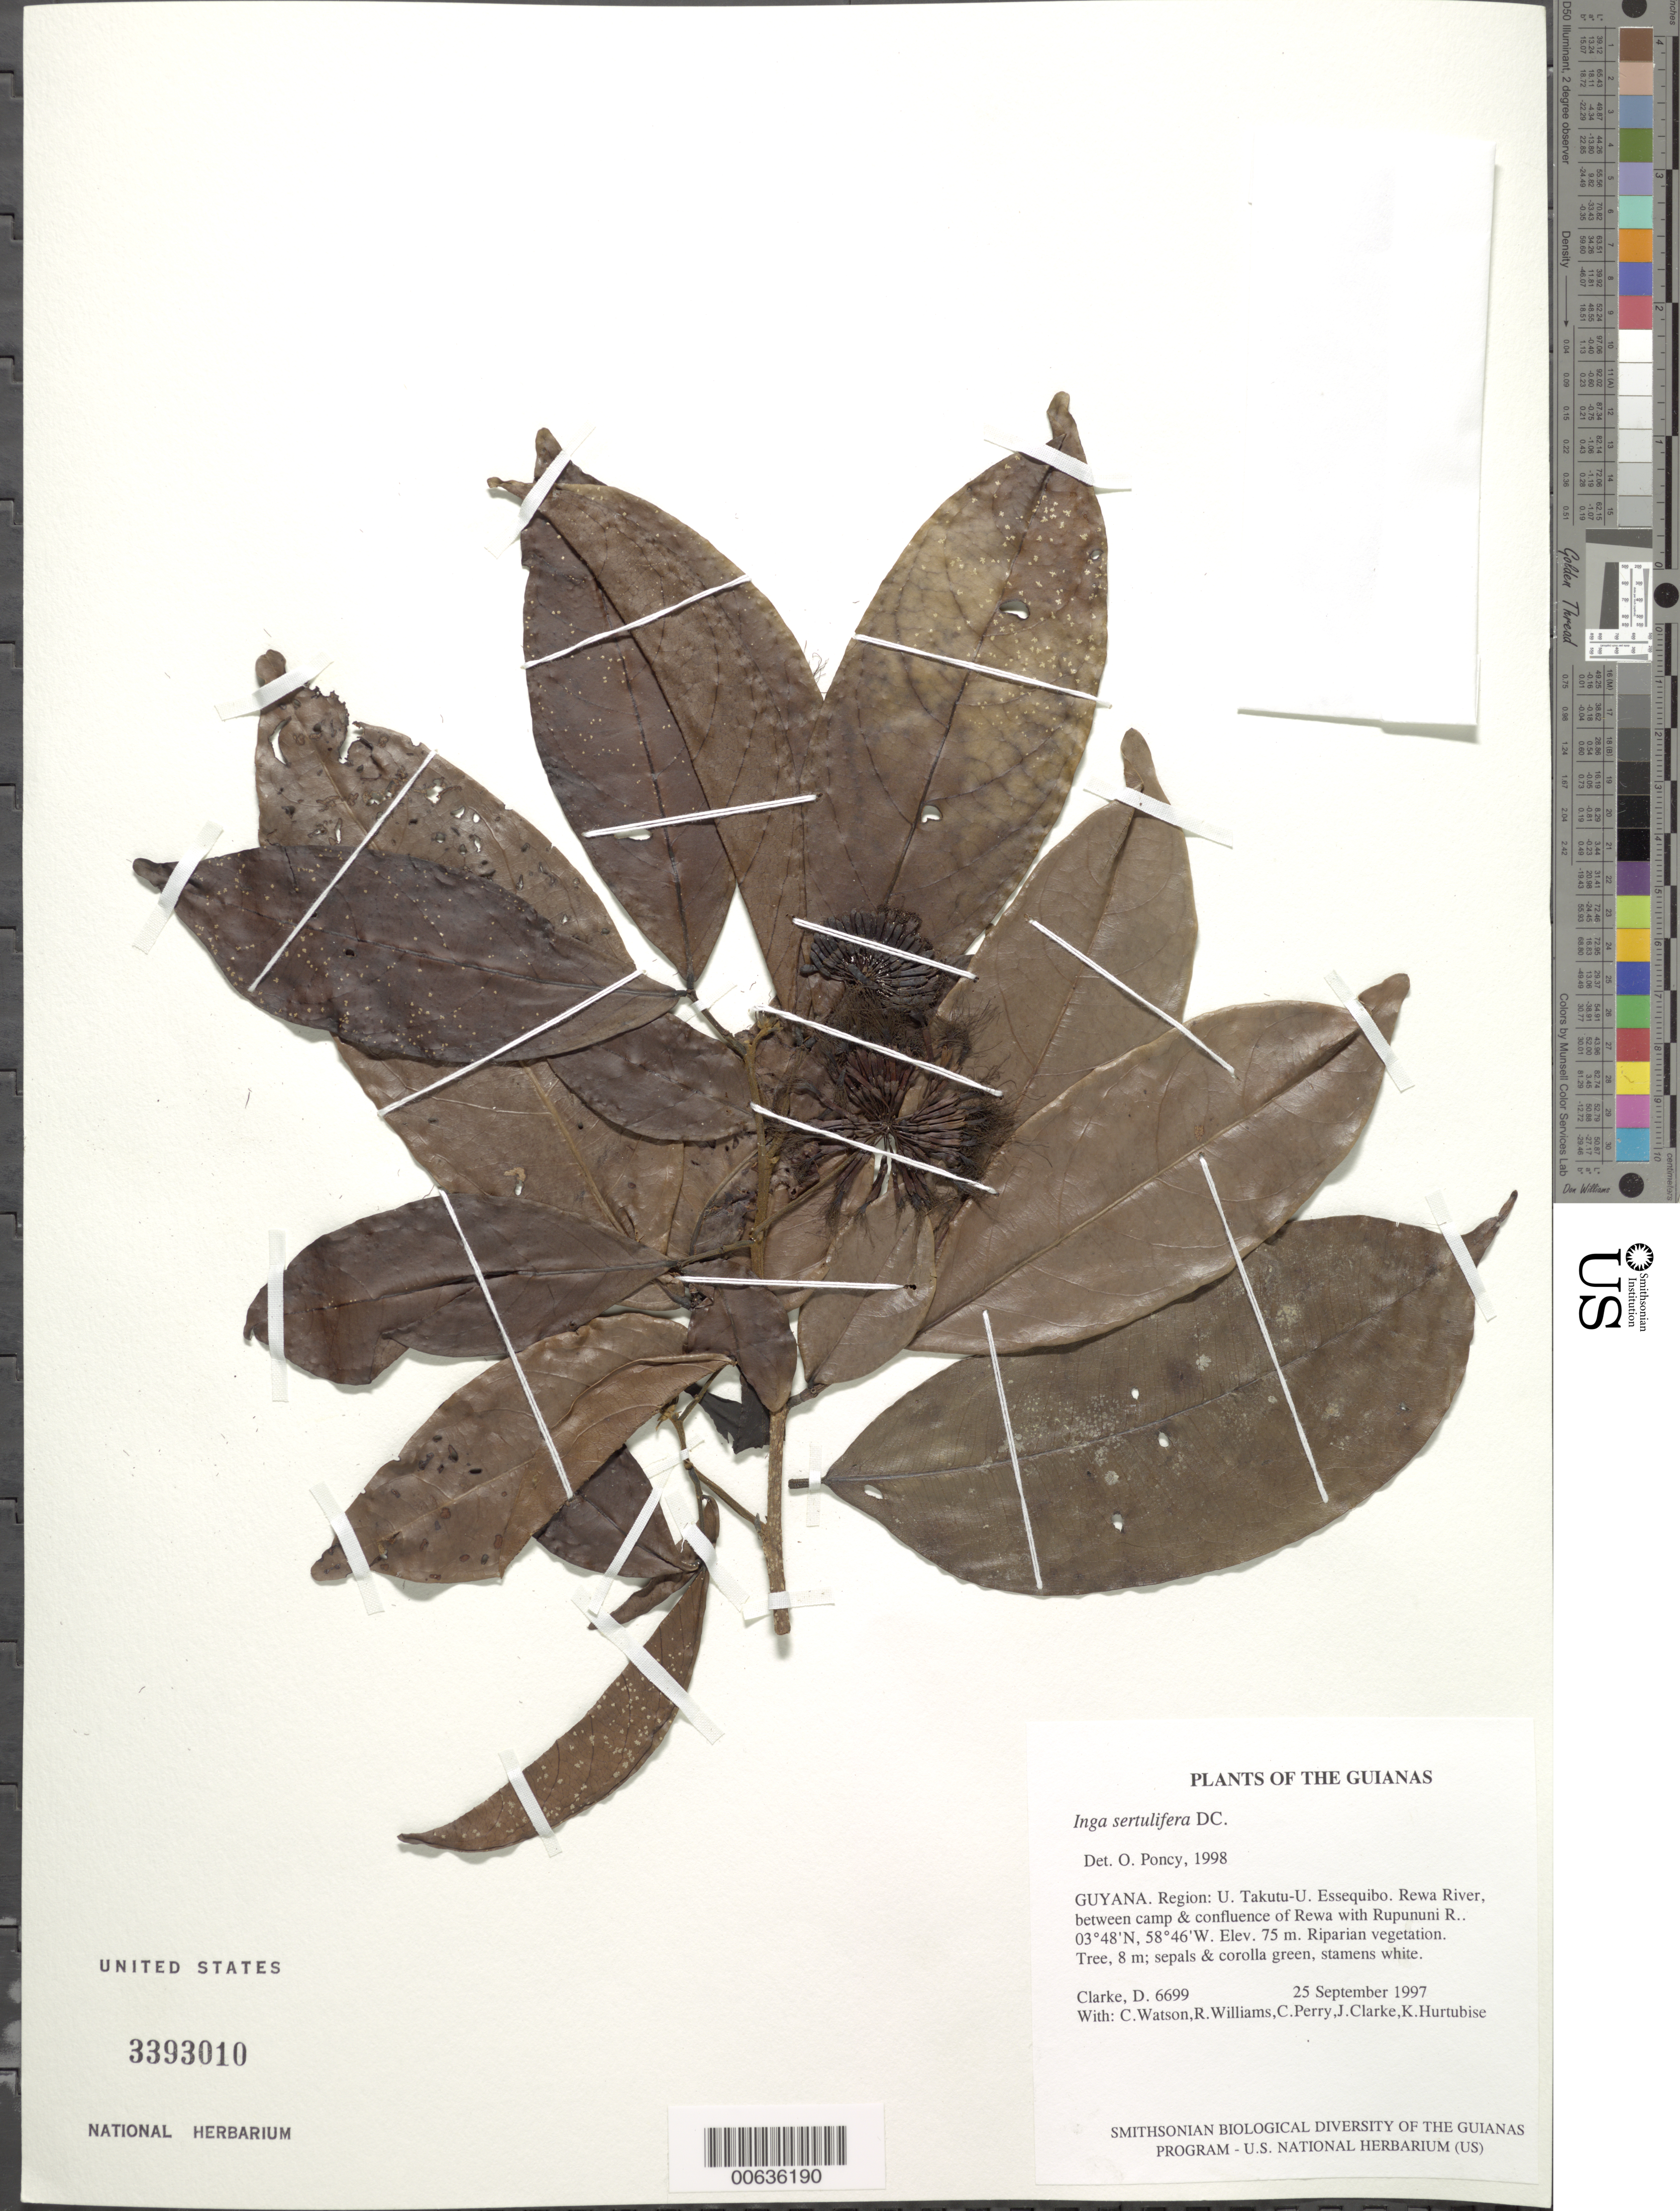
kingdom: Plantae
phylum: Tracheophyta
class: Magnoliopsida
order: Fabales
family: Fabaceae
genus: Inga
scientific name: Inga sertulifera subsp. sertulifera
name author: DC.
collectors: H. D. Clarke, C. Watson, R. Williams, C. Perry, J. Clarke & K. Hurtubise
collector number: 6699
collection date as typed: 25 September 1997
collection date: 1997-09-25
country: Guyana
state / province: U. Takutu-U. Essequibo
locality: Rewa River, between camp & confluence of Rewa with Rupununi R.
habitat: Riparian vegetation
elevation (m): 75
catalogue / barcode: US 3393010